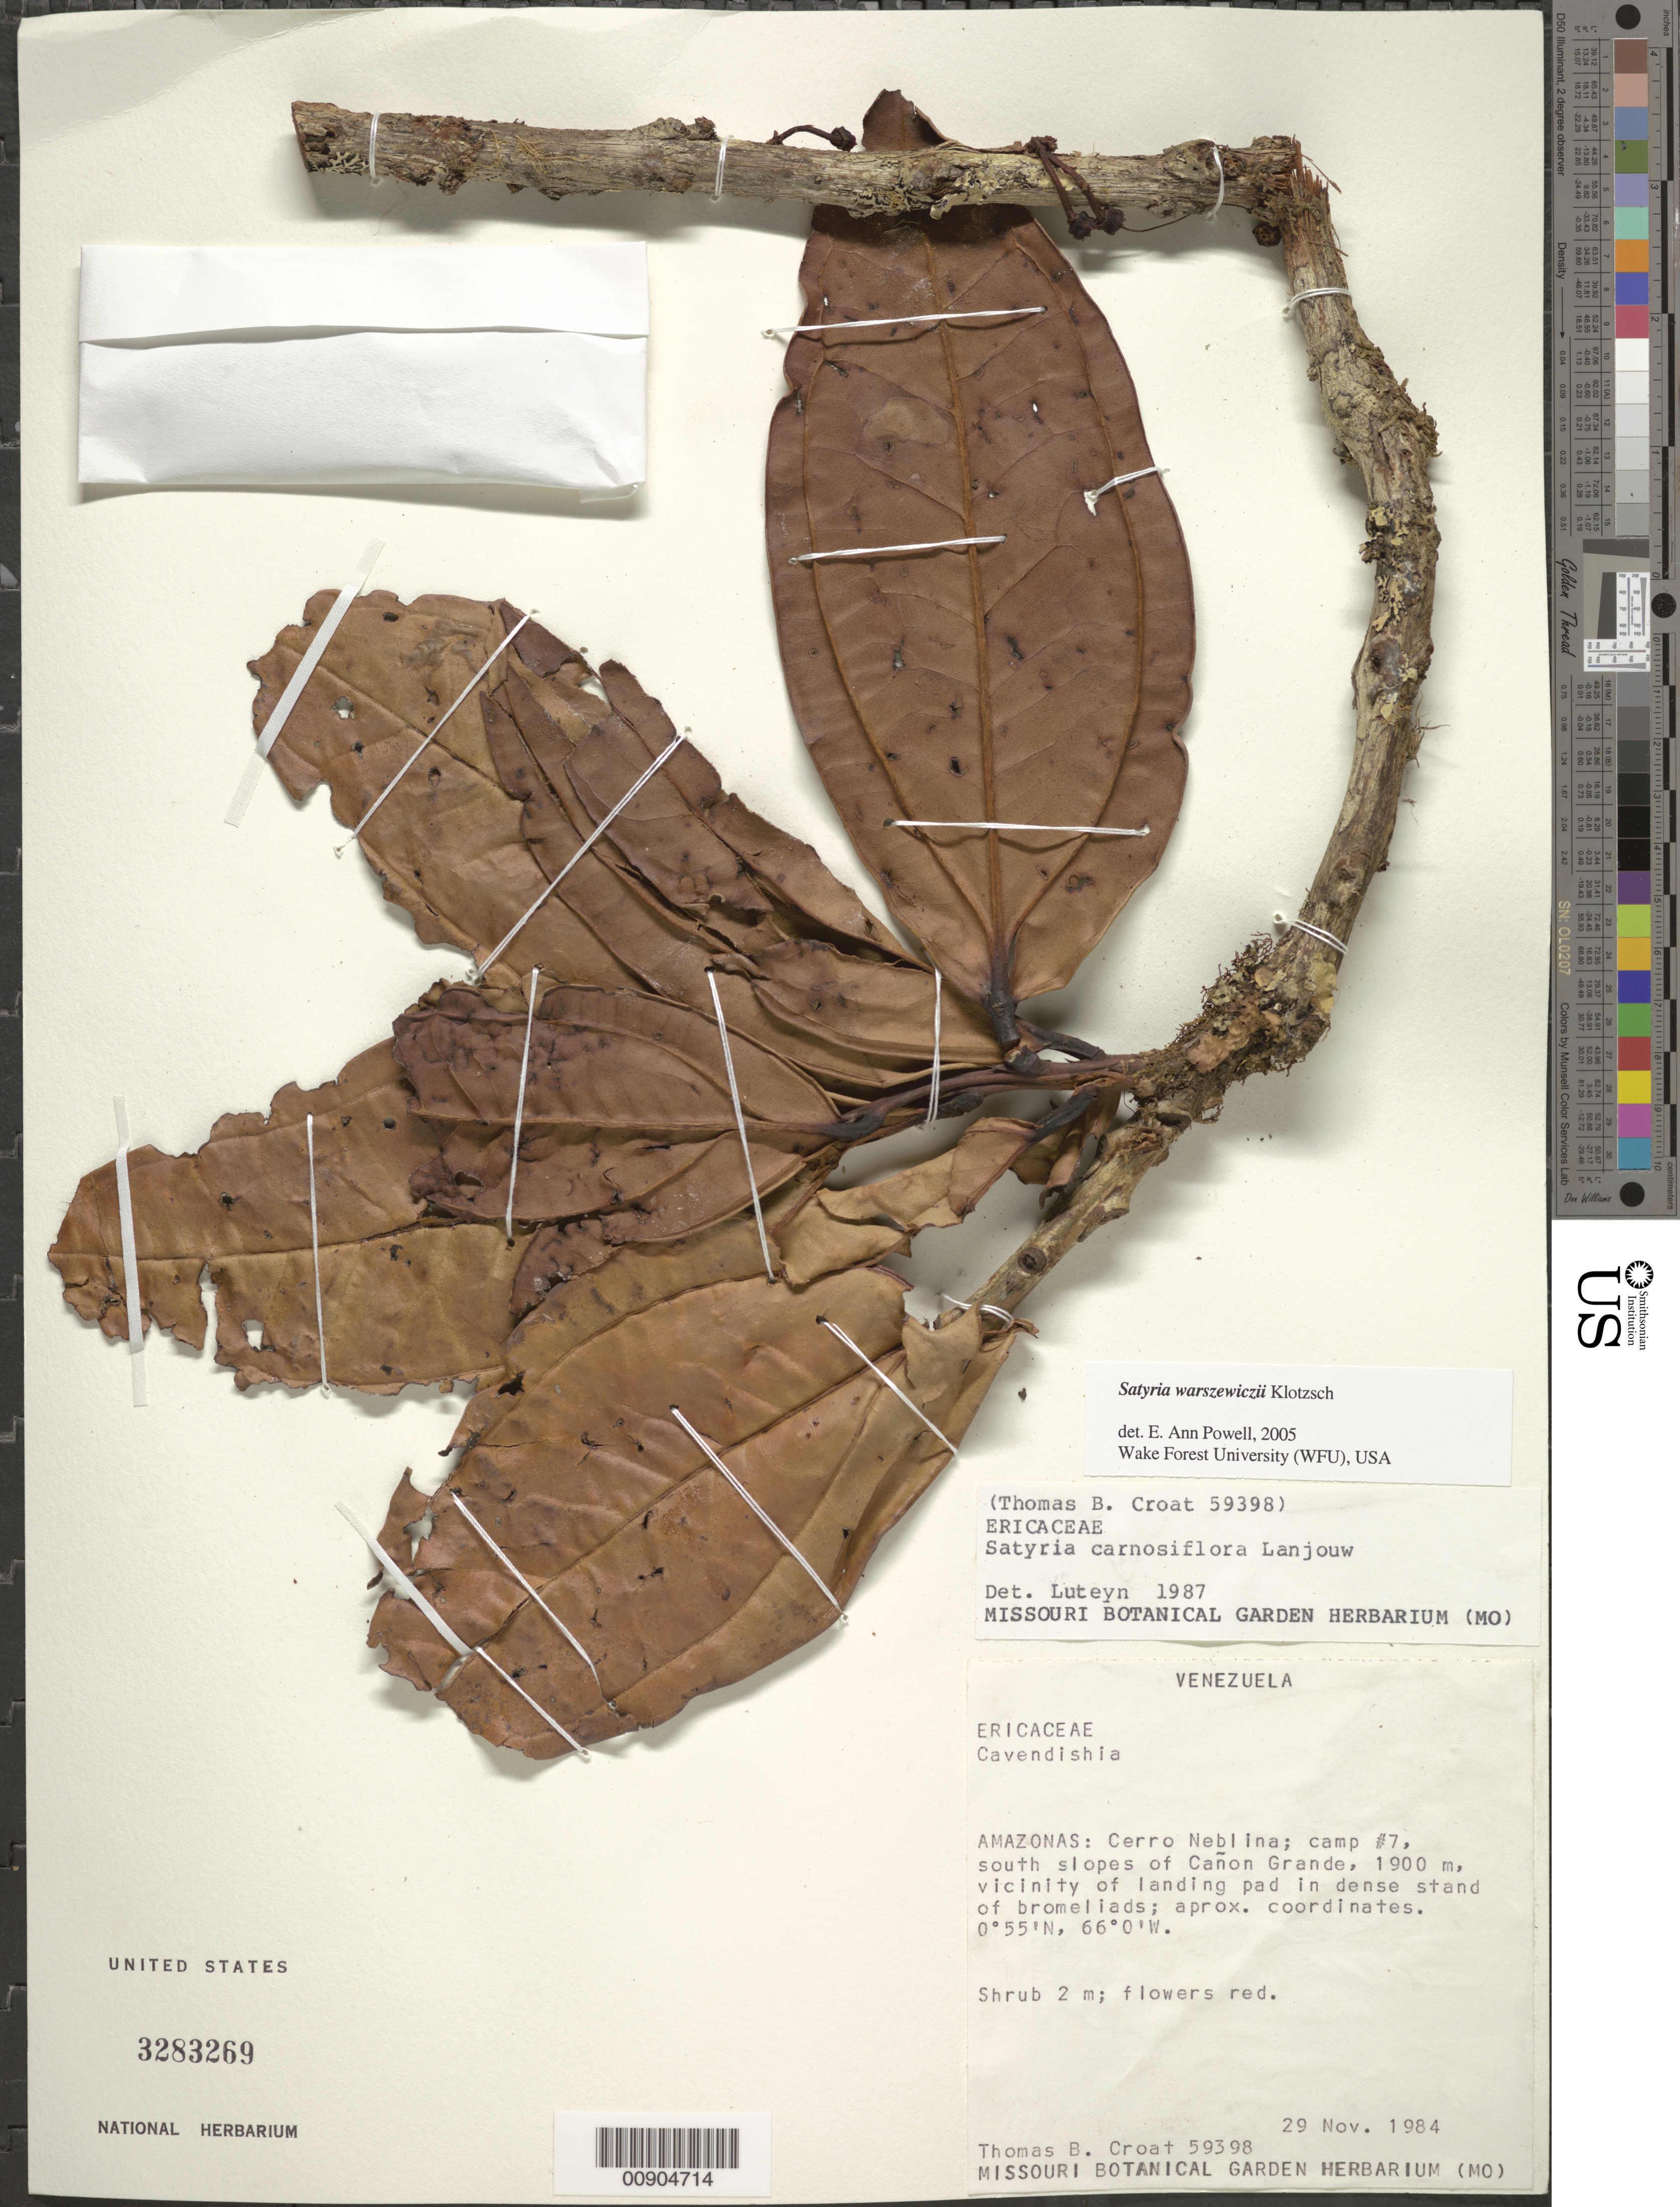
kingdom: Plantae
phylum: Tracheophyta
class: Magnoliopsida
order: Ericales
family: Ericaceae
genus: Satyria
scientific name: Satyria warszewiczii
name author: Klotzsch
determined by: Powell, E. A.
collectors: T. B. Croat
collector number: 59398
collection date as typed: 29-Nov-84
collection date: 1984-11-29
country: Venezuela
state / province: Amazonas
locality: Cerro Neblina, camp #7, S slopes of Cañon Grande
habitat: Dense stand of bromeliads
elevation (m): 1900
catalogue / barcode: US 3283269